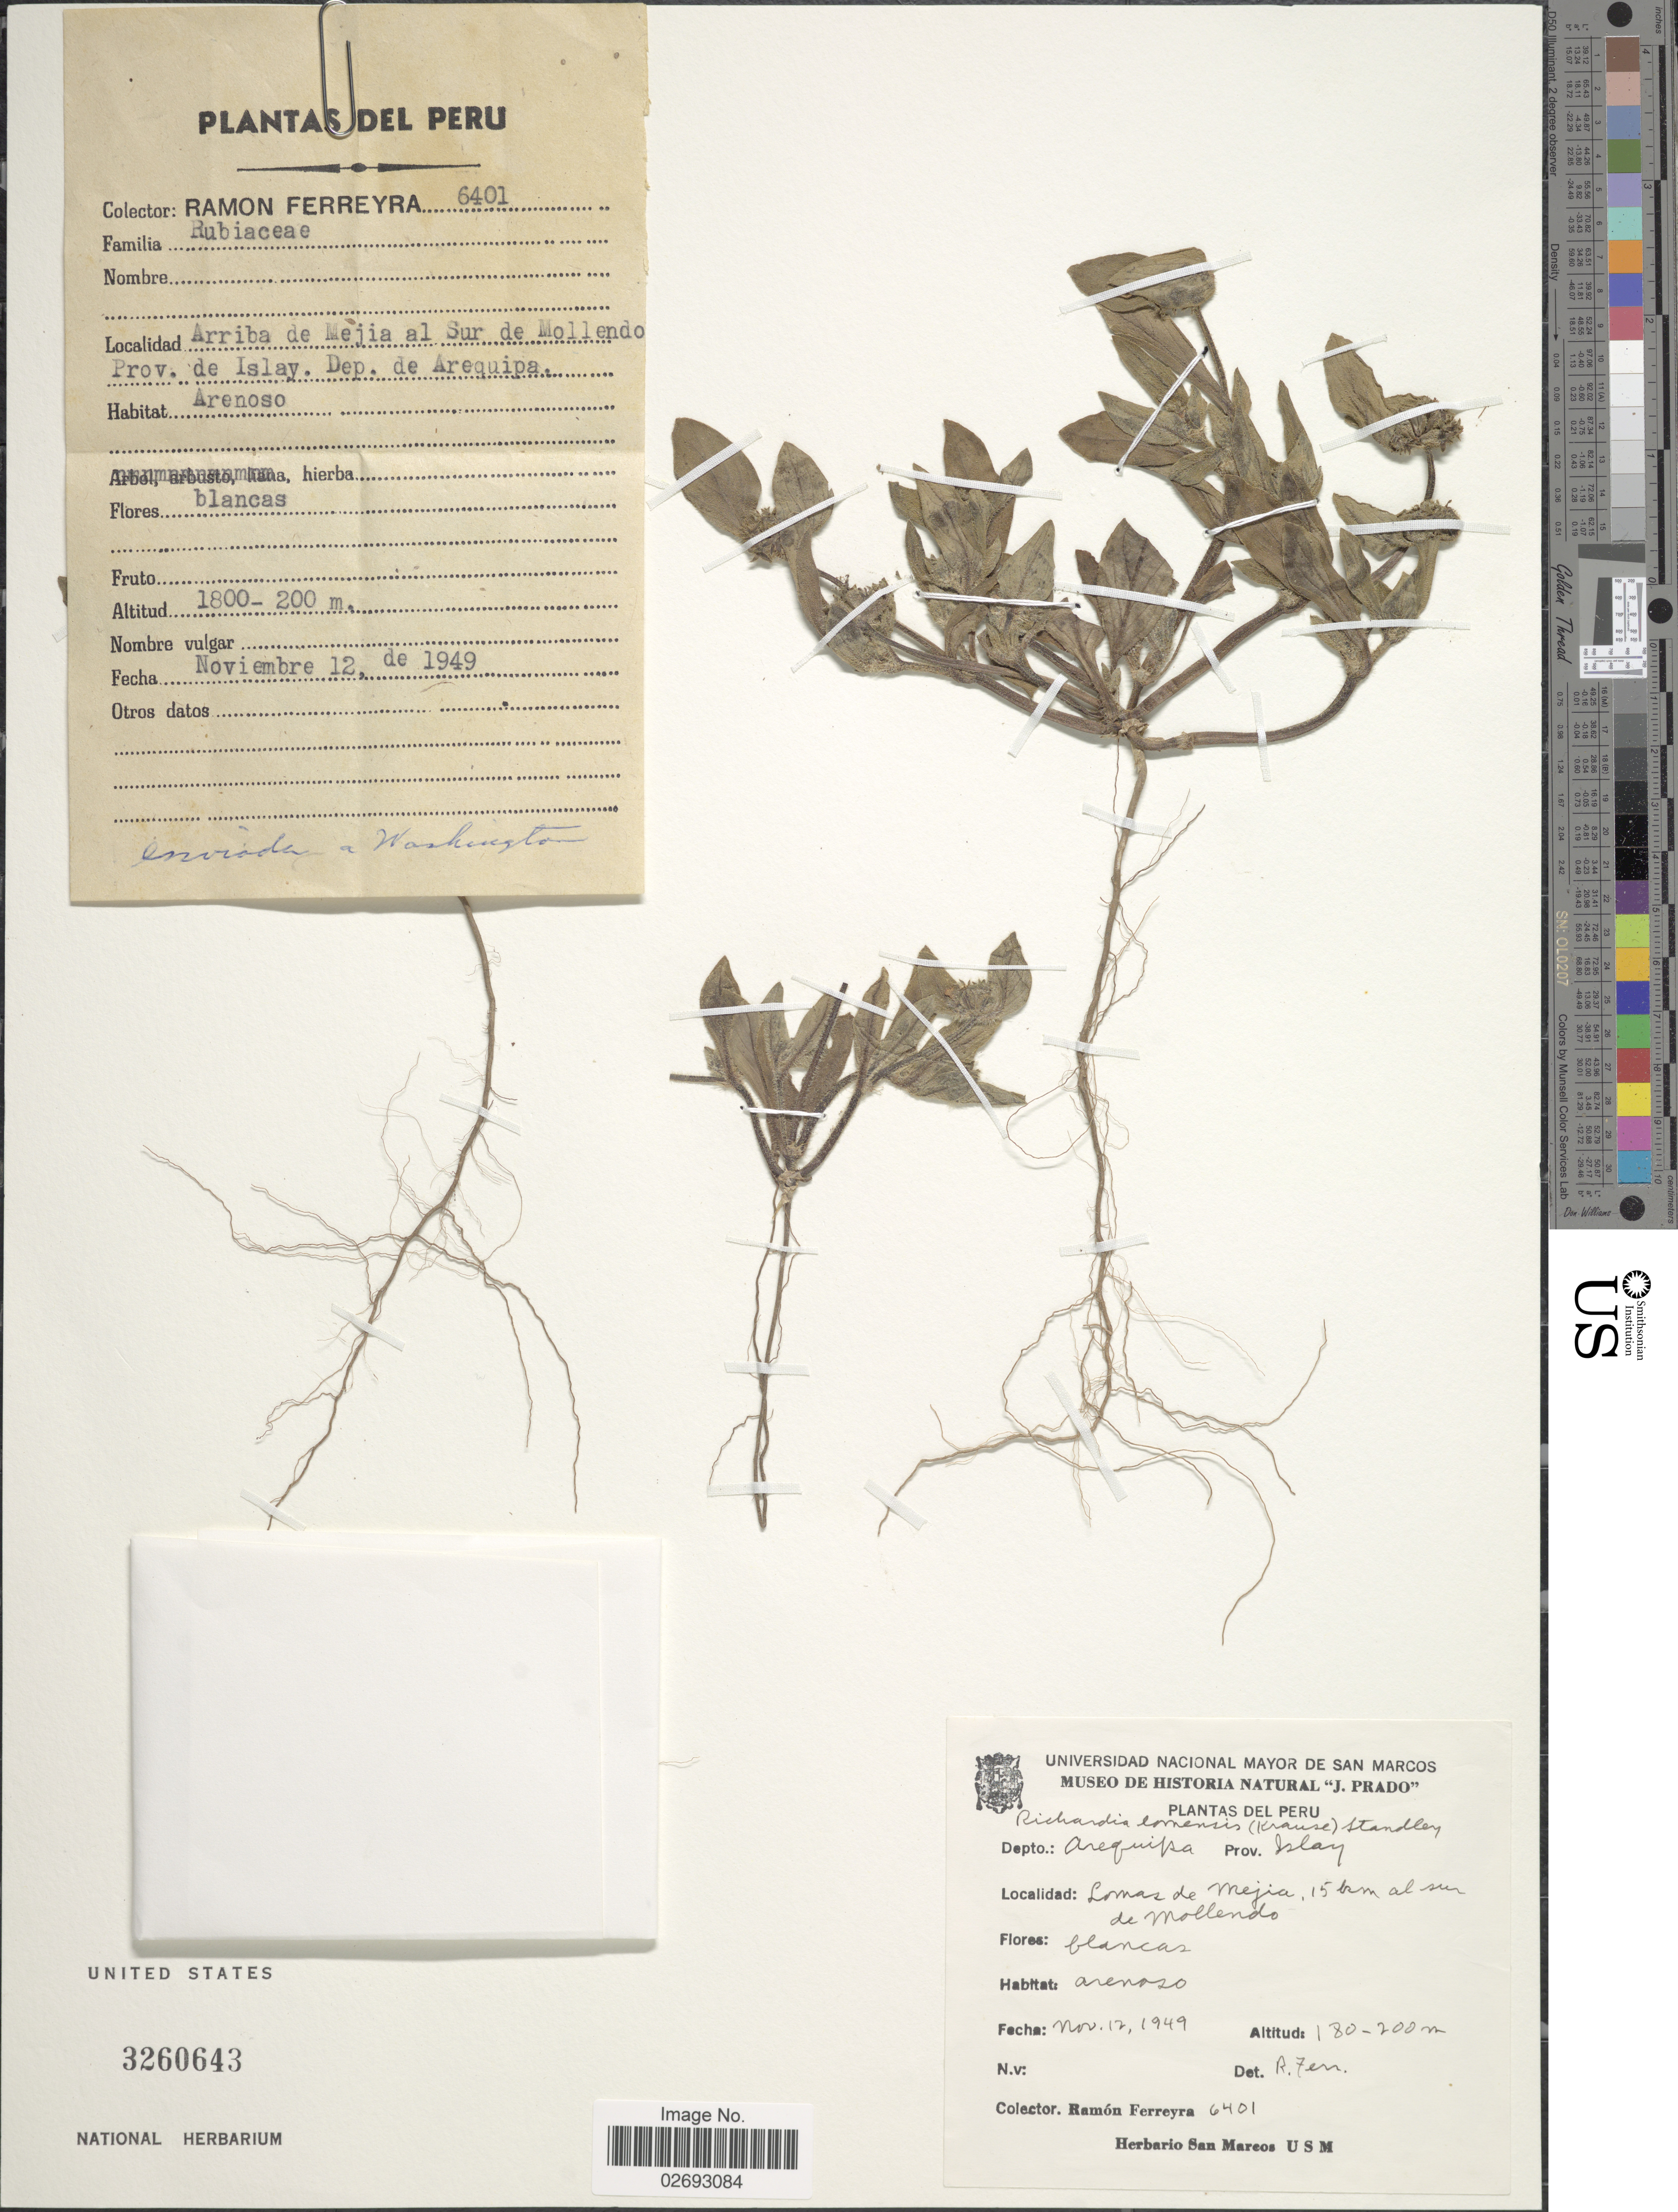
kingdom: Plantae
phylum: Tracheophyta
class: Magnoliopsida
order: Gentianales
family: Rubiaceae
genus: Richardia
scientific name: Richardia lomensis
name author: (Krause) Standl.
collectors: R. A. Ferreyra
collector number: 6401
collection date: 1949-11-12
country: Peru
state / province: Arequipa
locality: Prov. Islay. Lomas de Mejia, 15 km al sur de Mollendo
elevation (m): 180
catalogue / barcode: US 3260643